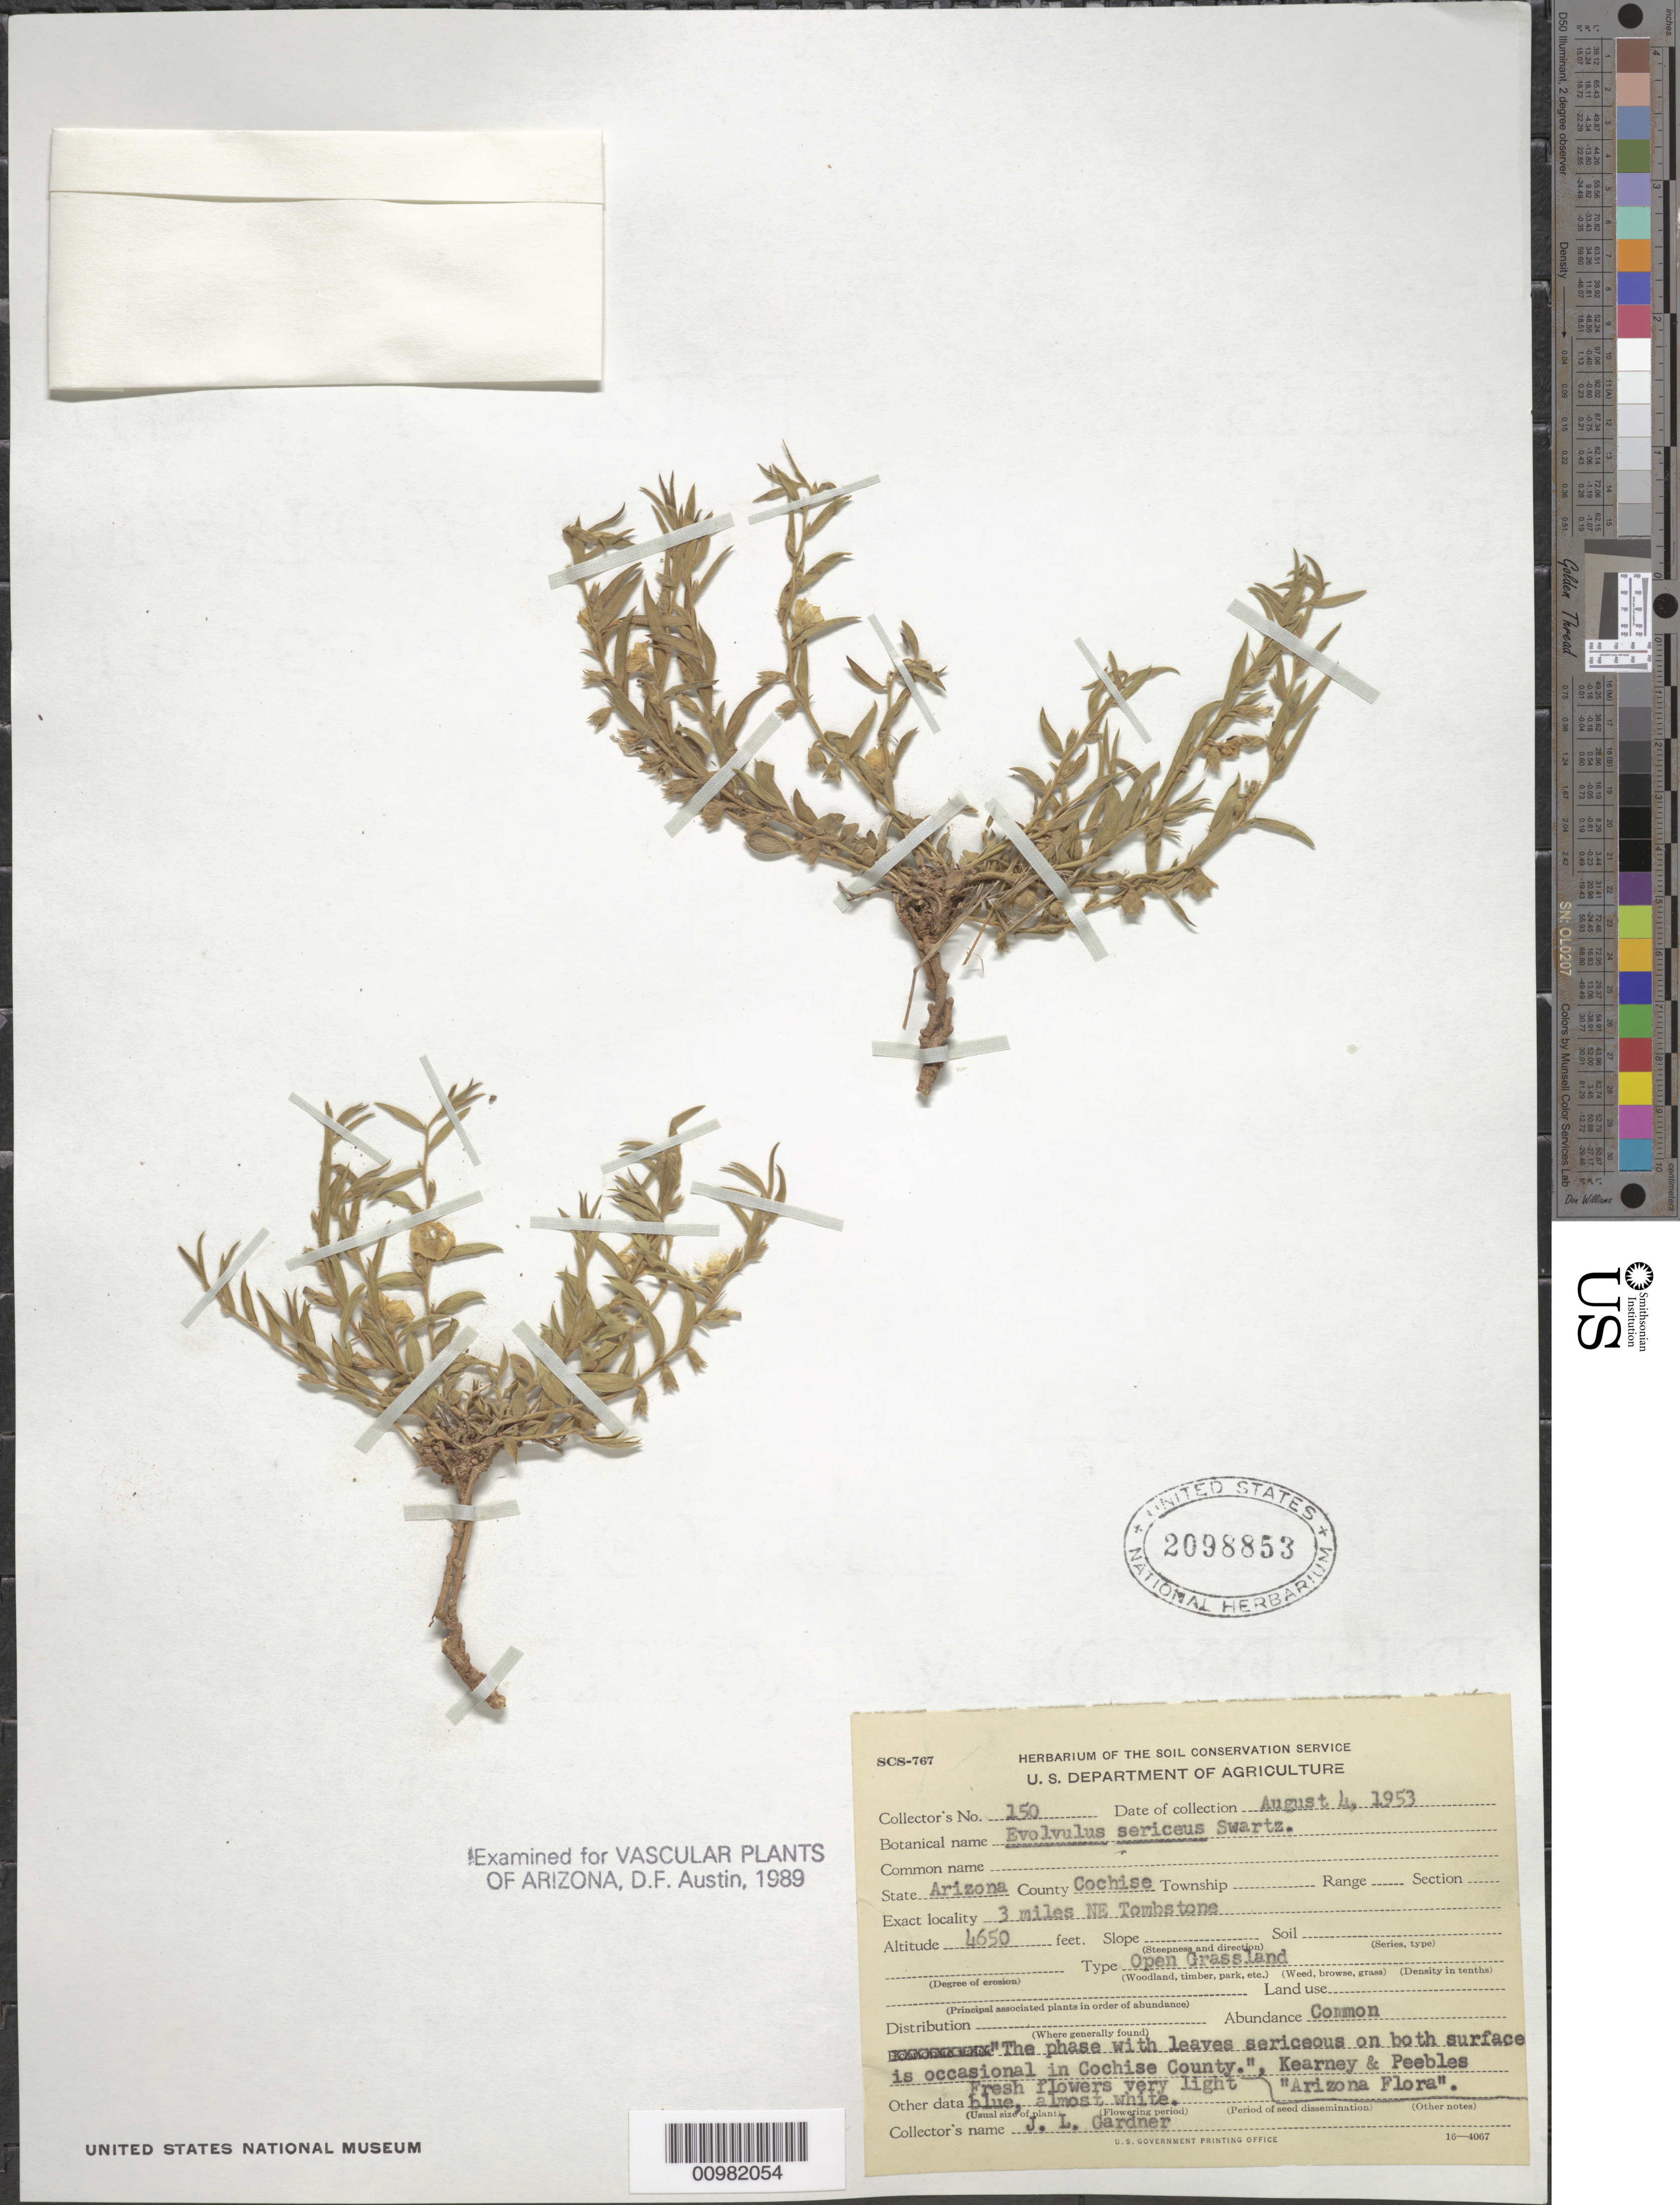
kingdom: Plantae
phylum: Tracheophyta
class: Magnoliopsida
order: Solanales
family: Convolvulaceae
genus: Evolvulus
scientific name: Evolvulus sericeus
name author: Sw.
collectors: J. L. Gardner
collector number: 150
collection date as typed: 04 Aug 1953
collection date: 1953-08-04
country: United States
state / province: Arizona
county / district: Cochise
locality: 3 mi. NE of Tombstone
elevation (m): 4650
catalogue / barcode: US 2098853